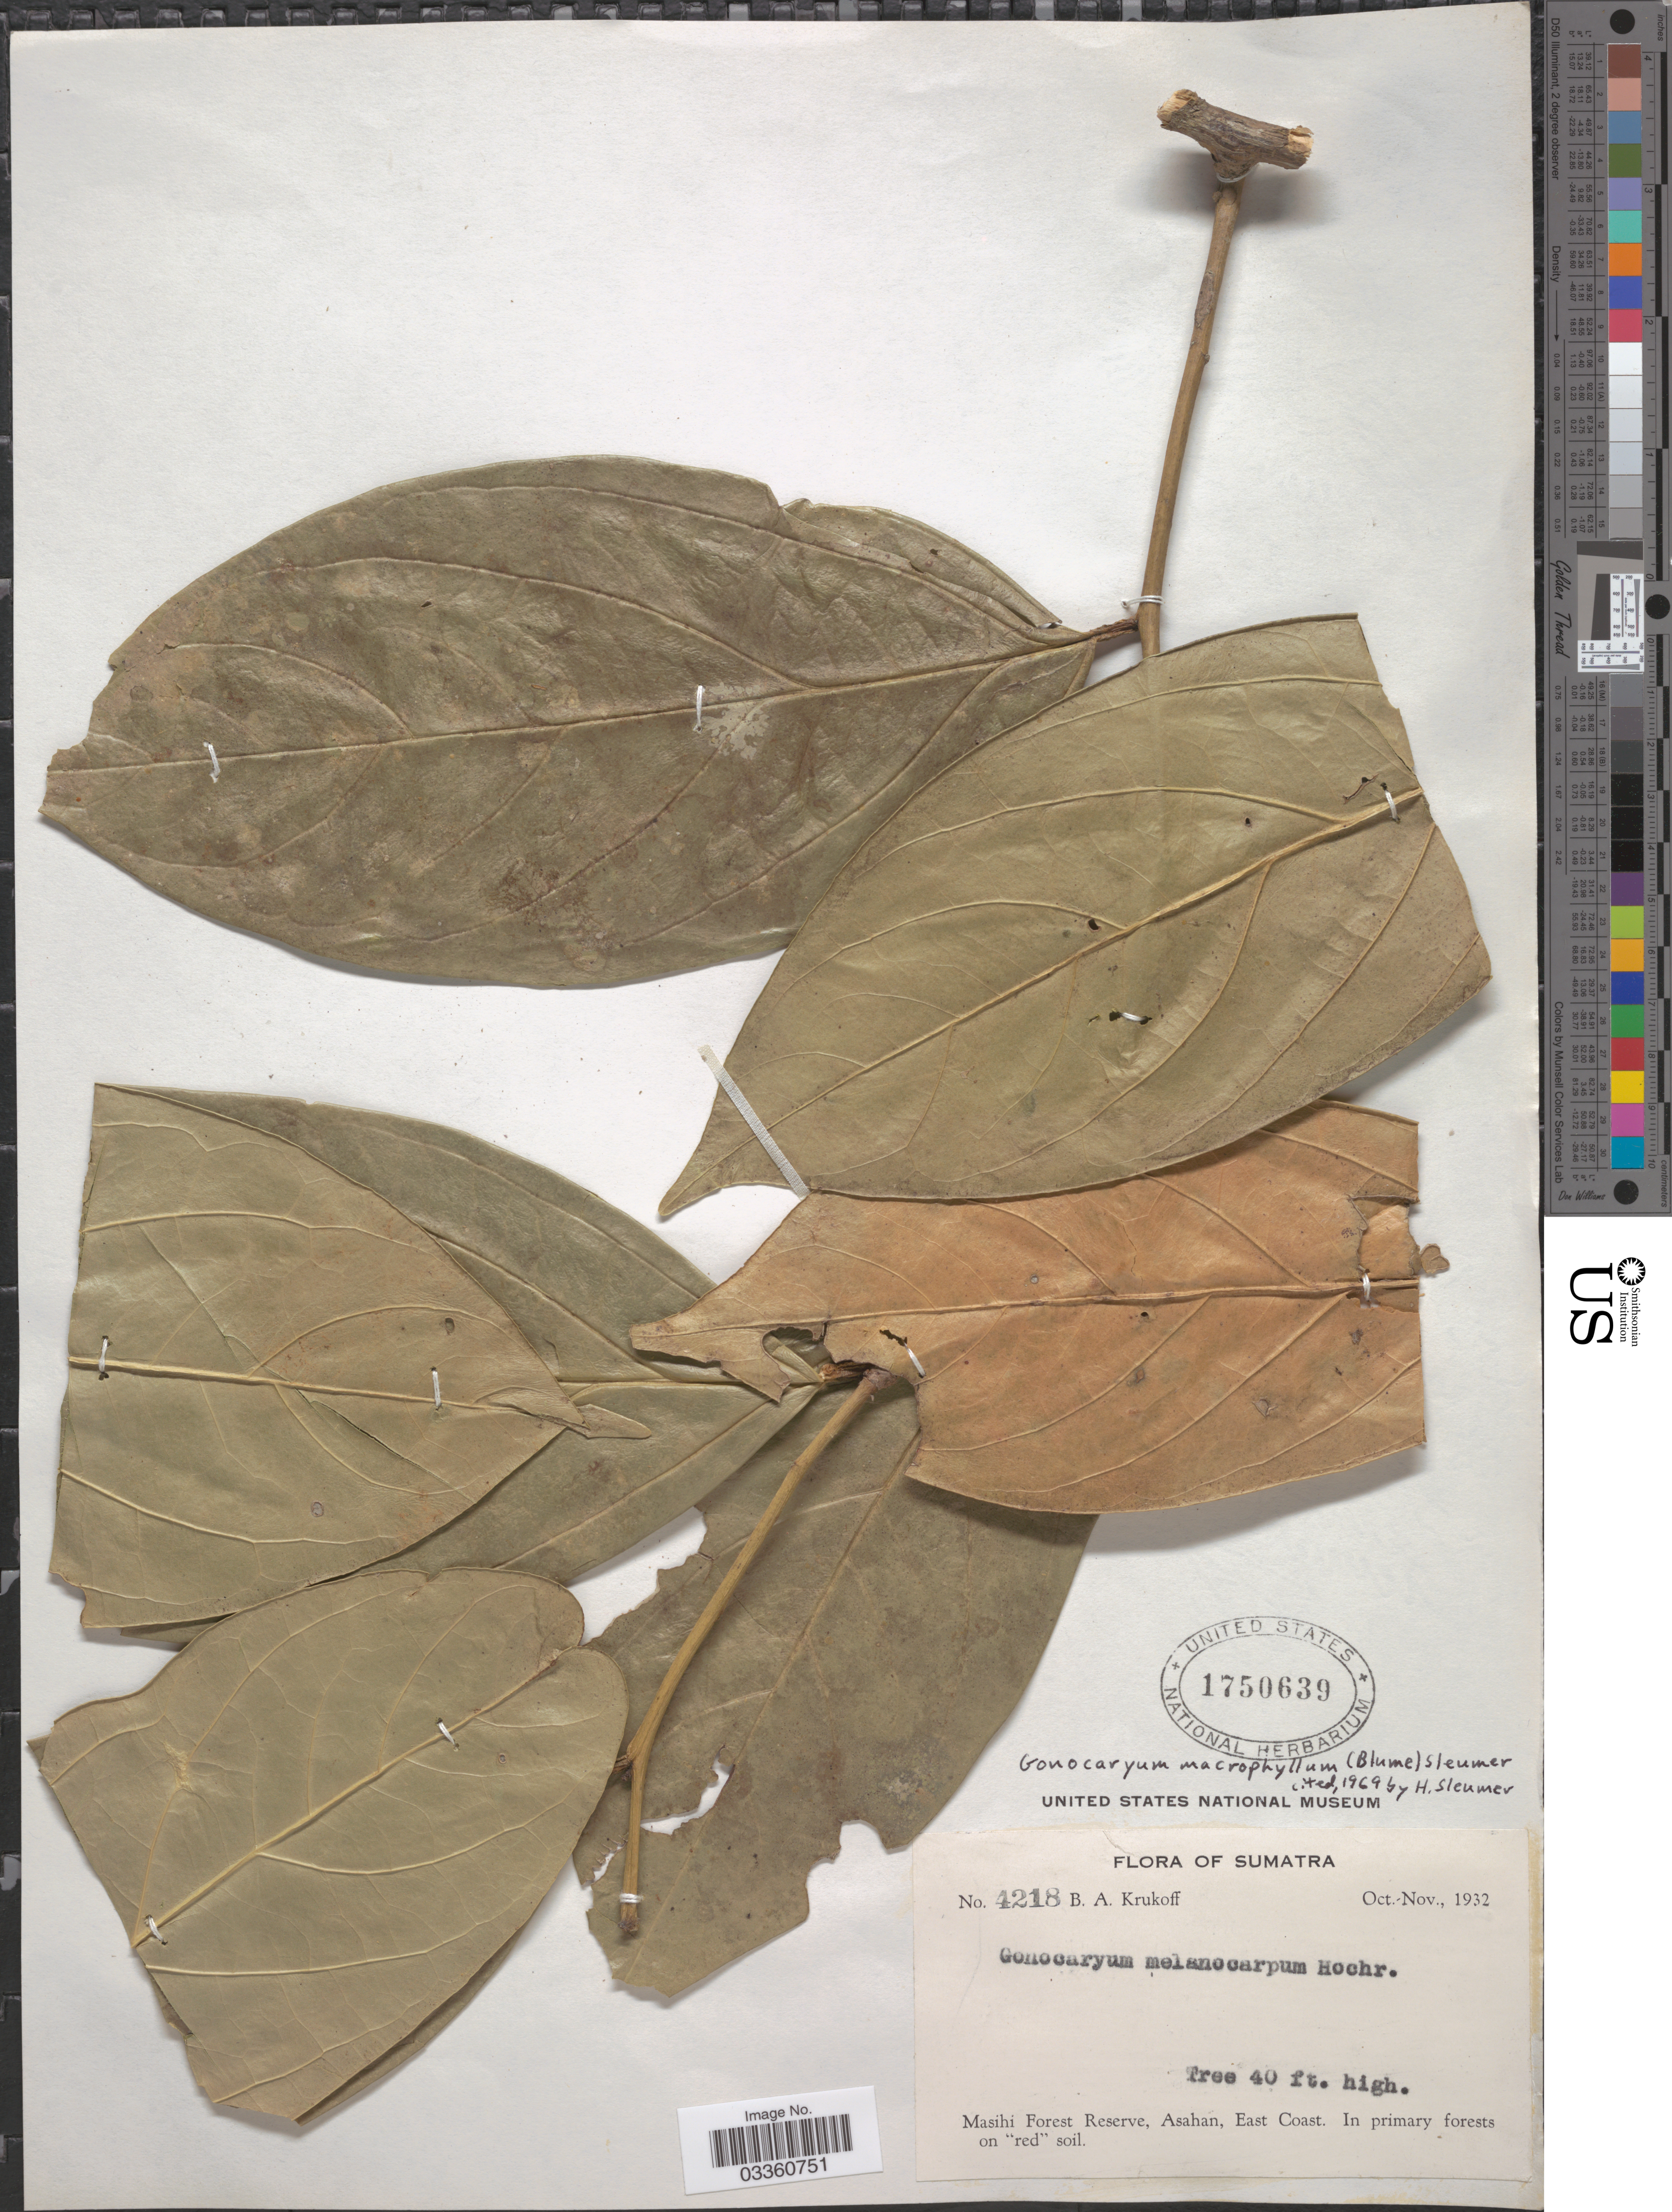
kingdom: Plantae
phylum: Tracheophyta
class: Magnoliopsida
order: Cardiopteridales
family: Cardiopteridaceae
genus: Gonocaryum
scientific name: Gonocaryum macrophyllum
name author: (Blume) Sleumer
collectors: B. A. Krukoff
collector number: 4218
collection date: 1932-10/1932-11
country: Indonesia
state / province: Sumatra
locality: Masihi Forest Reserve, Asahan, East Coast.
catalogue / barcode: US 1750639